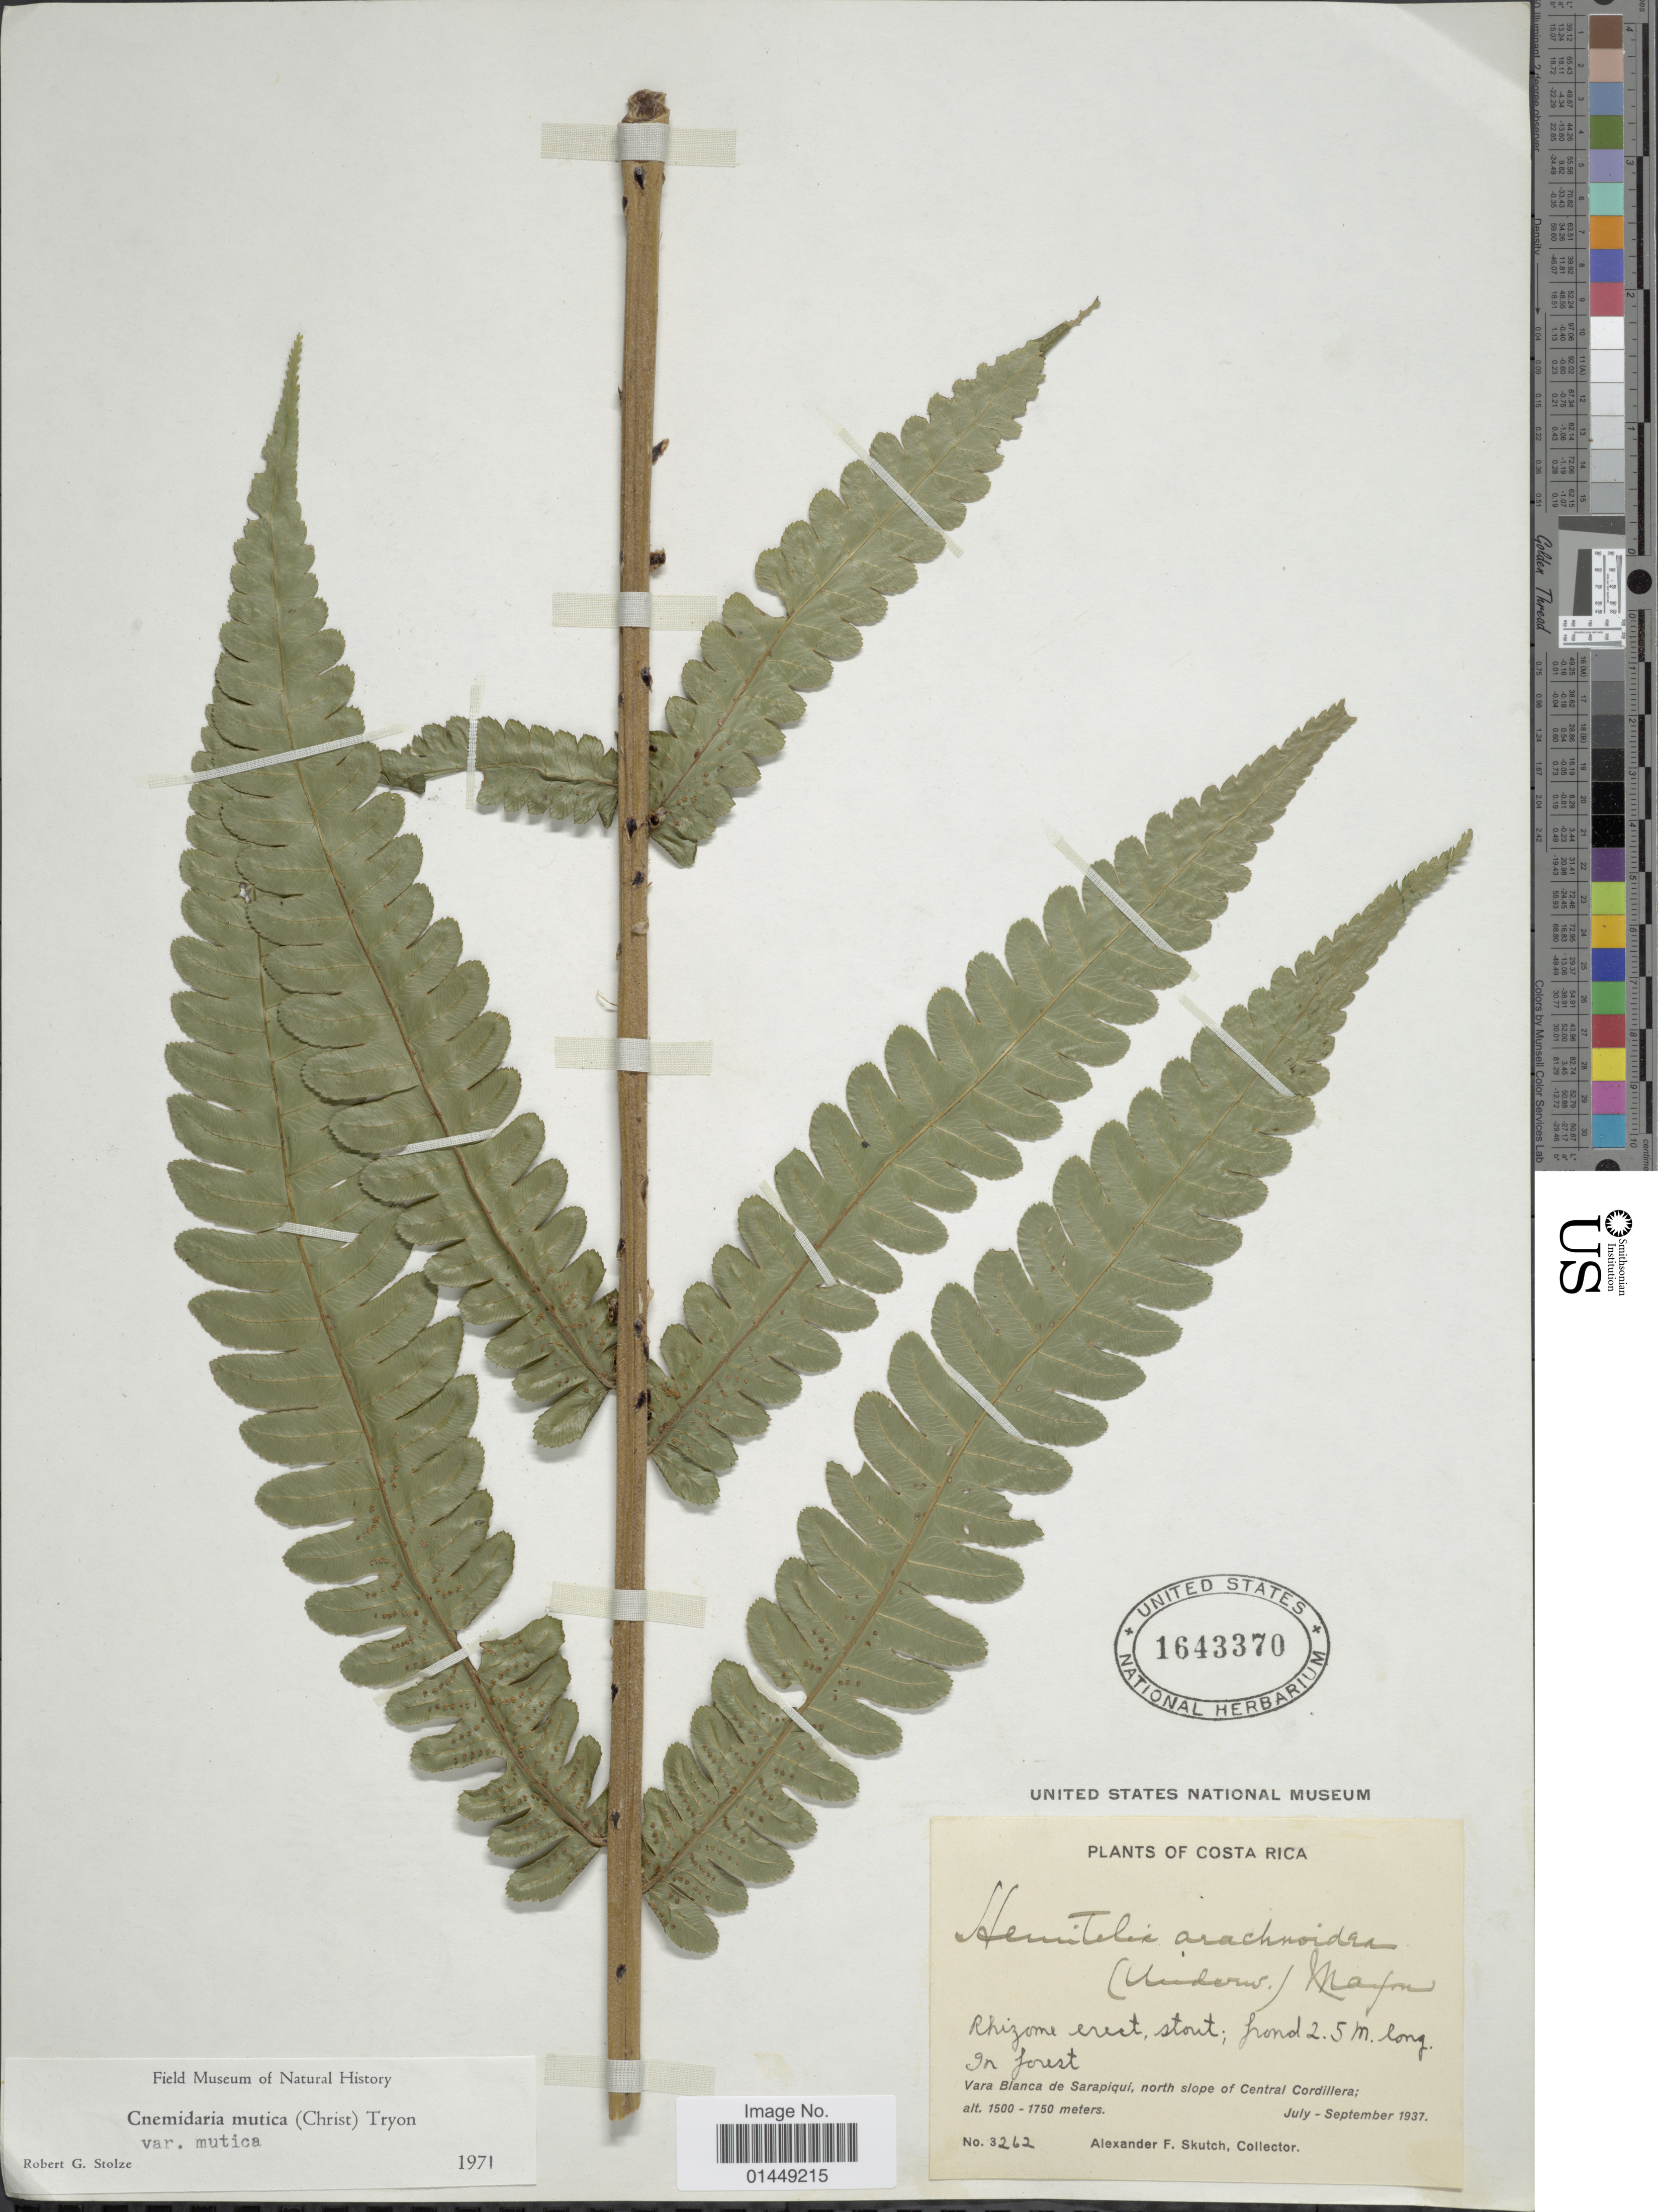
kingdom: Plantae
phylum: Tracheophyta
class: Polypodiopsida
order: Cyatheales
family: Cyatheaceae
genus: Cyathea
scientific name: Cyathea mutica var. mutica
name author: (Christ) Domin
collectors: A. F. Skutch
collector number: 3262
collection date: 1937-07/1937-09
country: Costa Rica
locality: Vara Blanca de Sarapiqui, north slope of Central Cordillera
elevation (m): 1500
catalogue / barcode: US 1643370